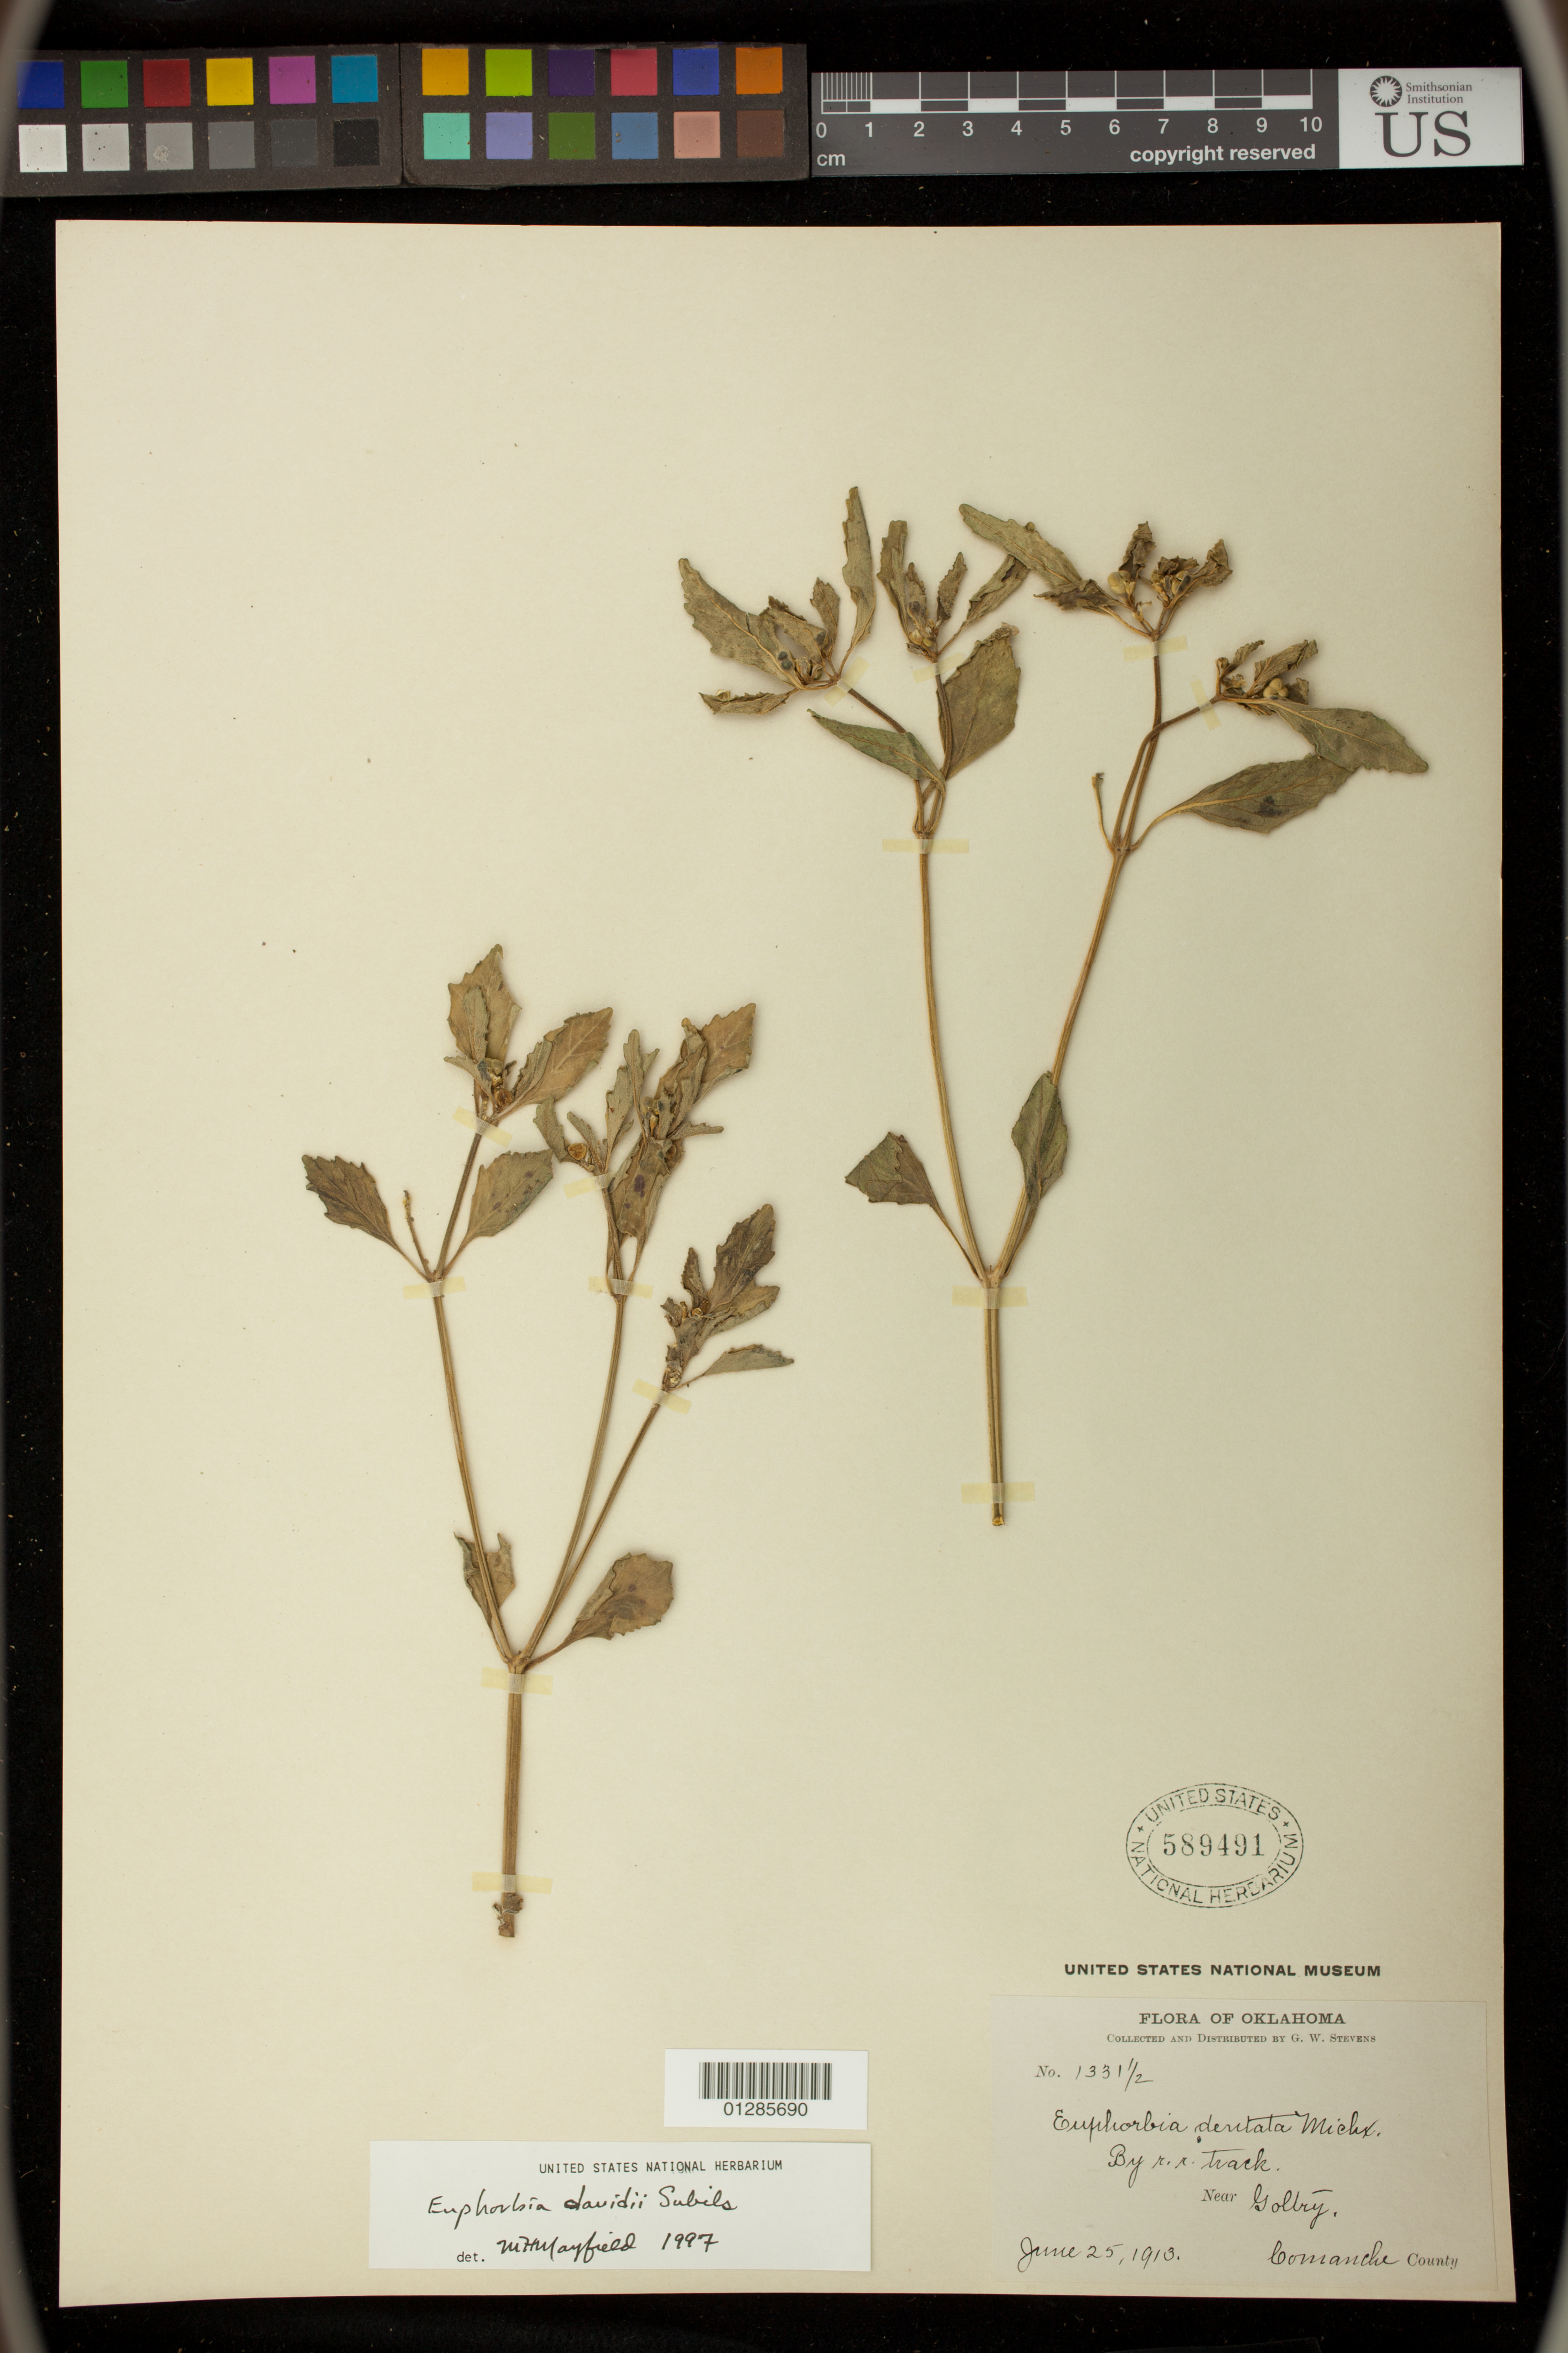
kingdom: Plantae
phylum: Tracheophyta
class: Magnoliopsida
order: Malpighiales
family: Euphorbiaceae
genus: Euphorbia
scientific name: Euphorbia davidii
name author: Subils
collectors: G. W. Stevens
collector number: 1331 1/2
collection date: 1913-06-25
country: United States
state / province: Oklahoma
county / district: Alfalfa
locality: By r.r track Near Goltry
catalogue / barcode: US 589491